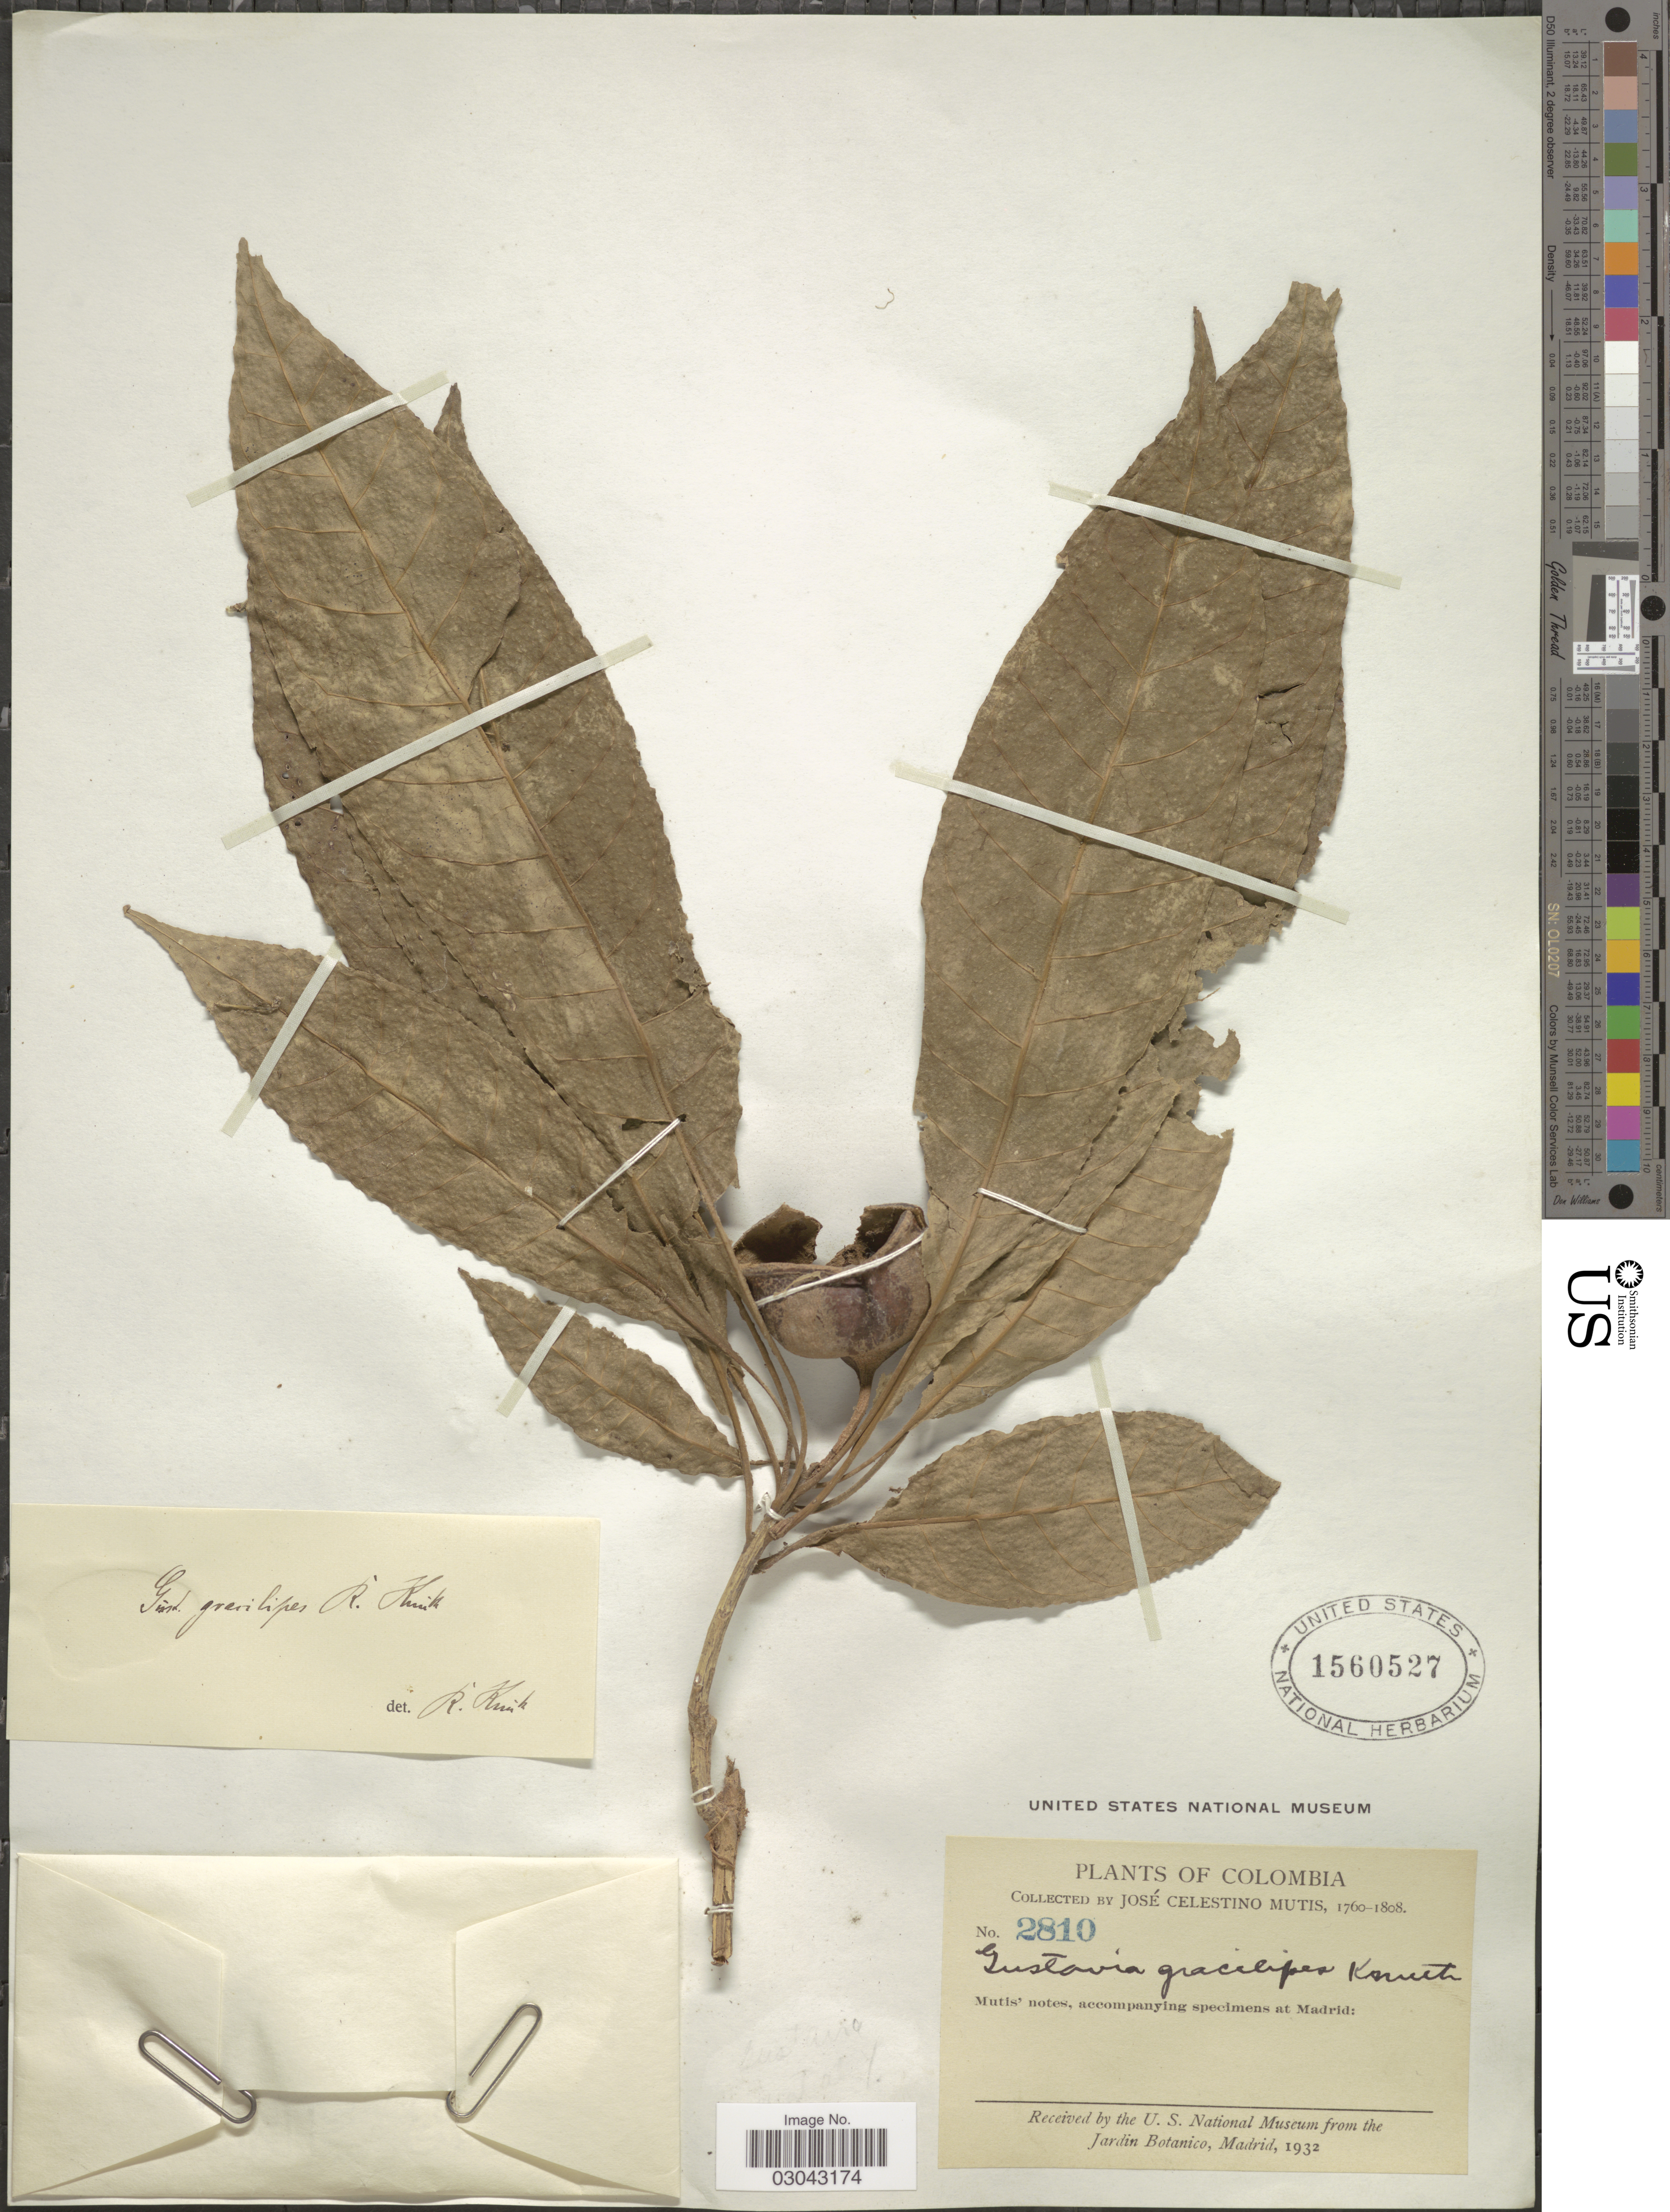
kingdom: Plantae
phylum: Tracheophyta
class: Magnoliopsida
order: Ericales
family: Lecythidaceae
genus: Gustavia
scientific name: Gustavia gracillipes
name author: R. Knuth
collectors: J. C. B. Mutis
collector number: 2810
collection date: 1760/1808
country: Colombia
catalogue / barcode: US 1560527